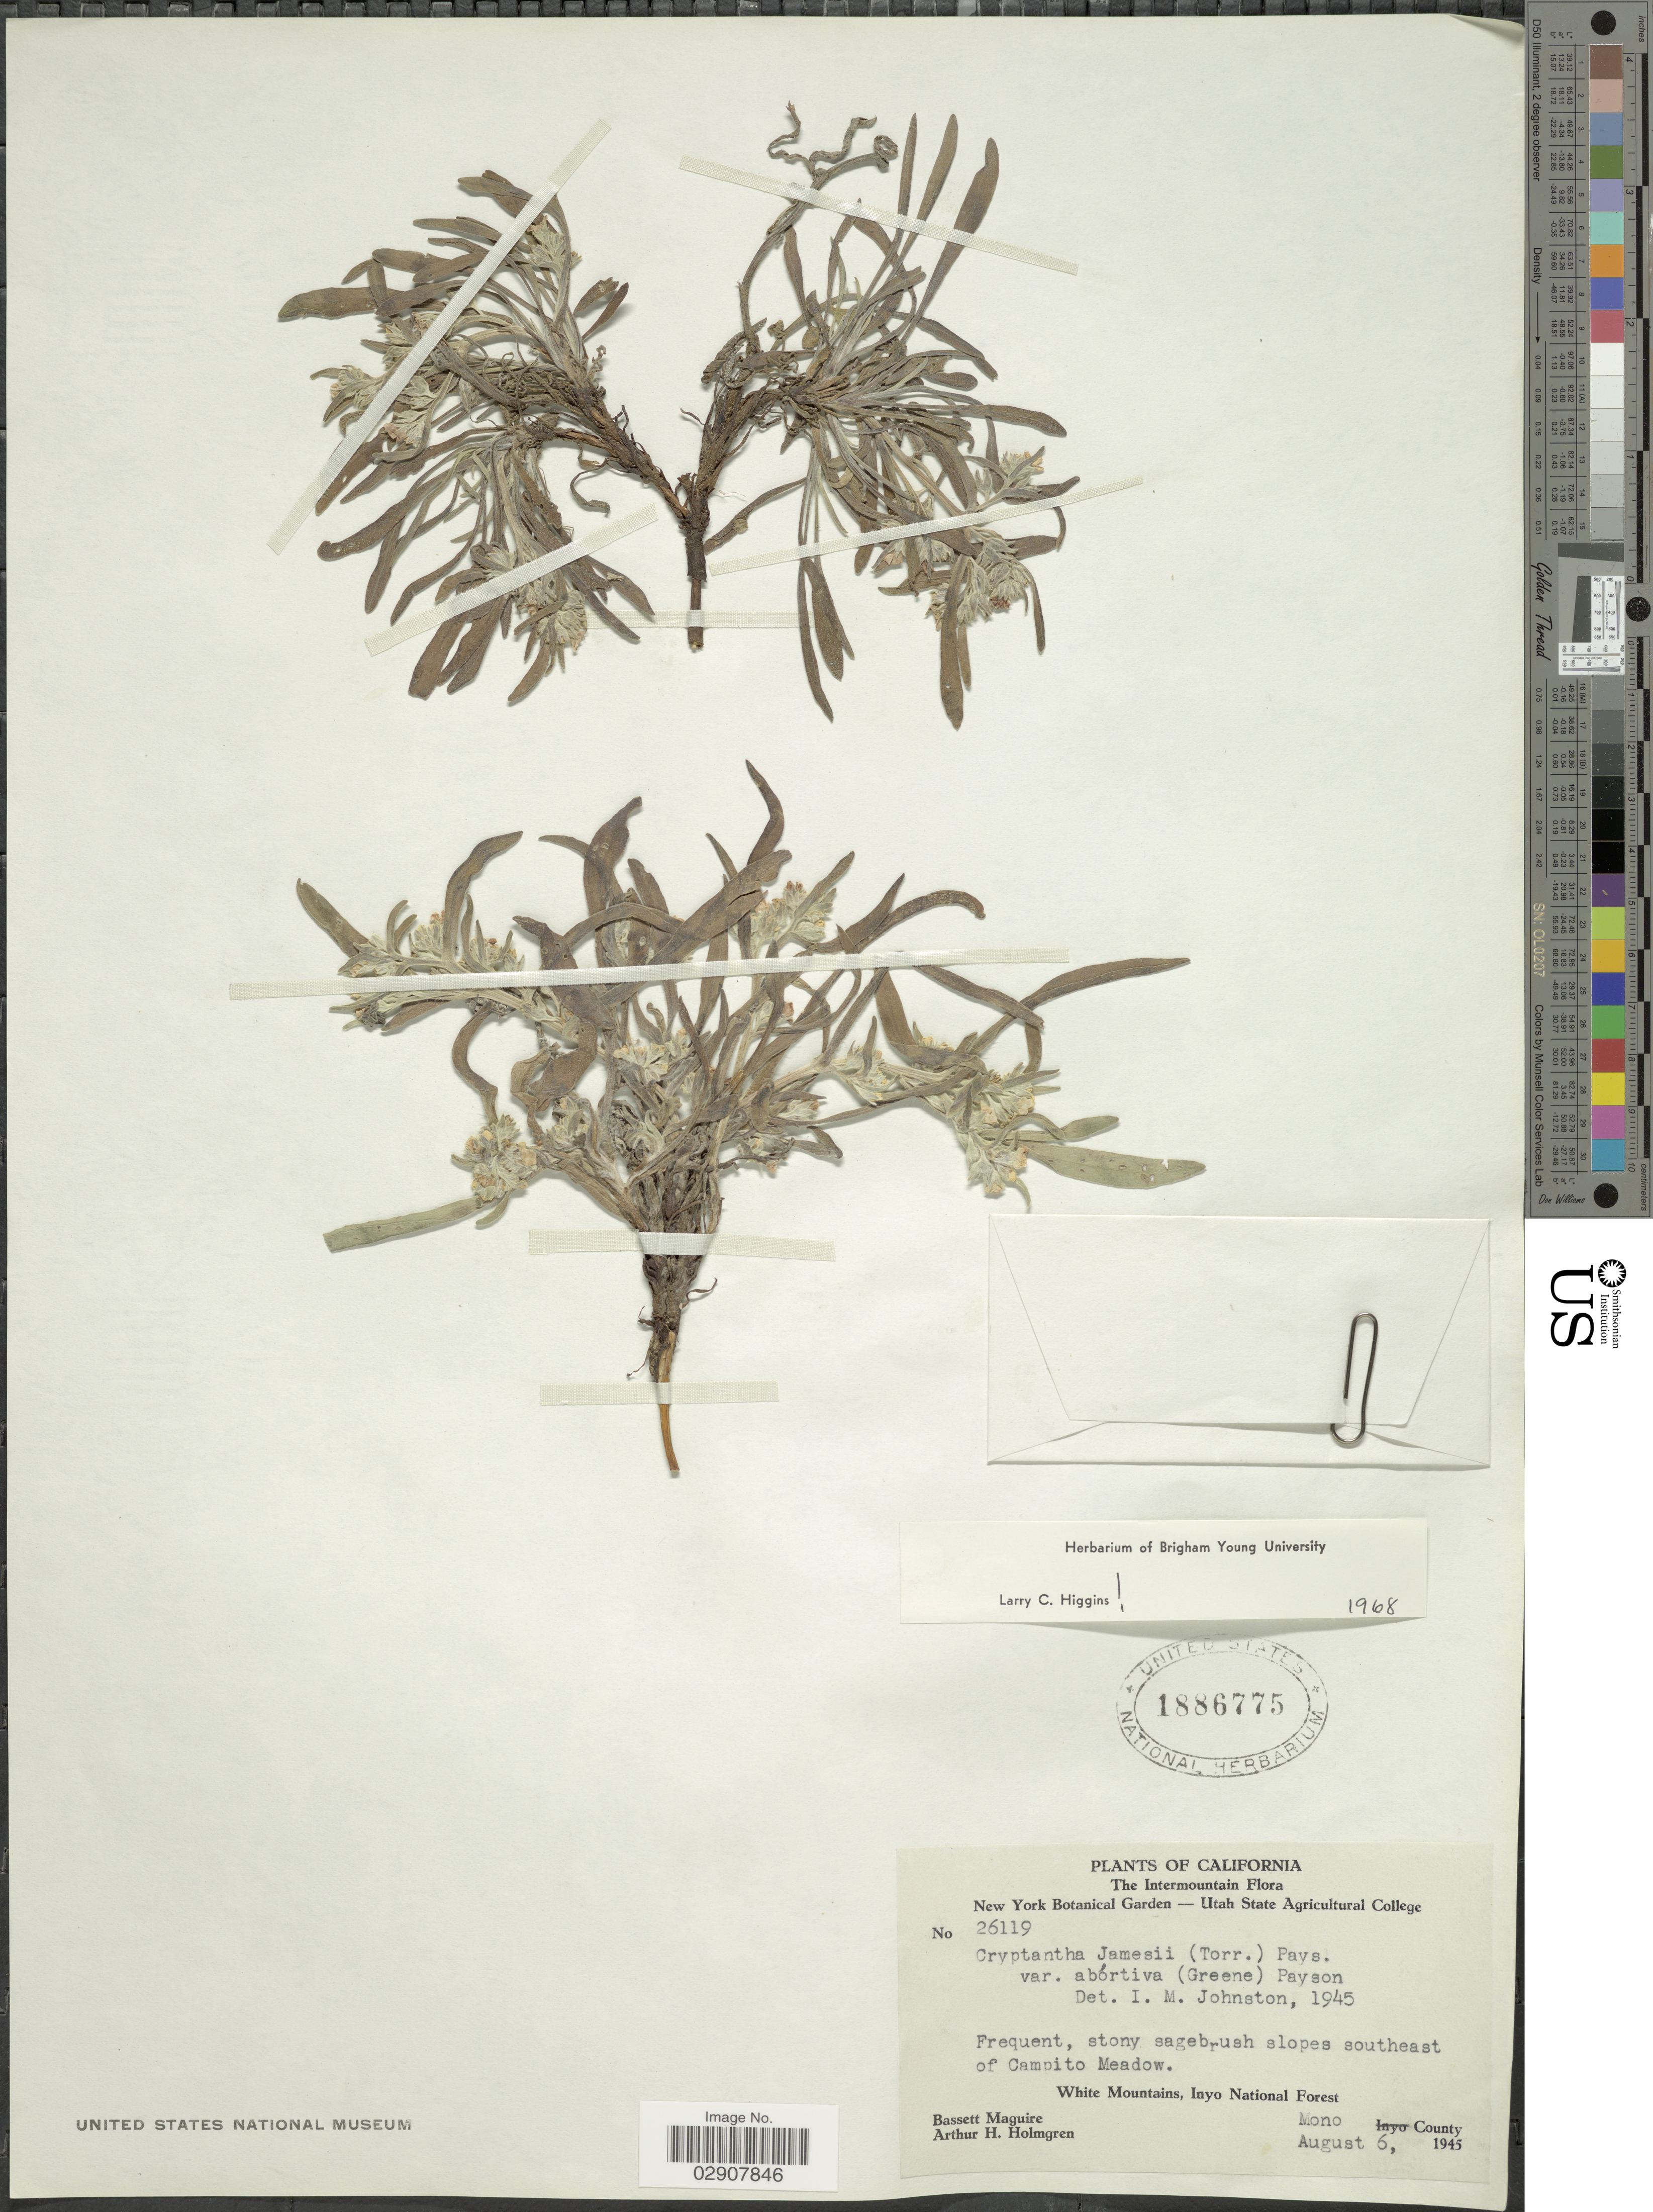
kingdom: Plantae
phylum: Tracheophyta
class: Magnoliopsida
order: Boraginales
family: Boraginaceae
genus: Cryptantha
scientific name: Cryptantha jamesii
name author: (Torr.) Payson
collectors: B. Maguire & A. H. Holmgren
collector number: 26119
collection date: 1945-08-06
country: United States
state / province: California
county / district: Mono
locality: Stony sagebrush slopes southeast of Campito Meadow. White Moutains, Inyo National Forest. The Intermountain. California. Mono County.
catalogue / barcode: US 1886775